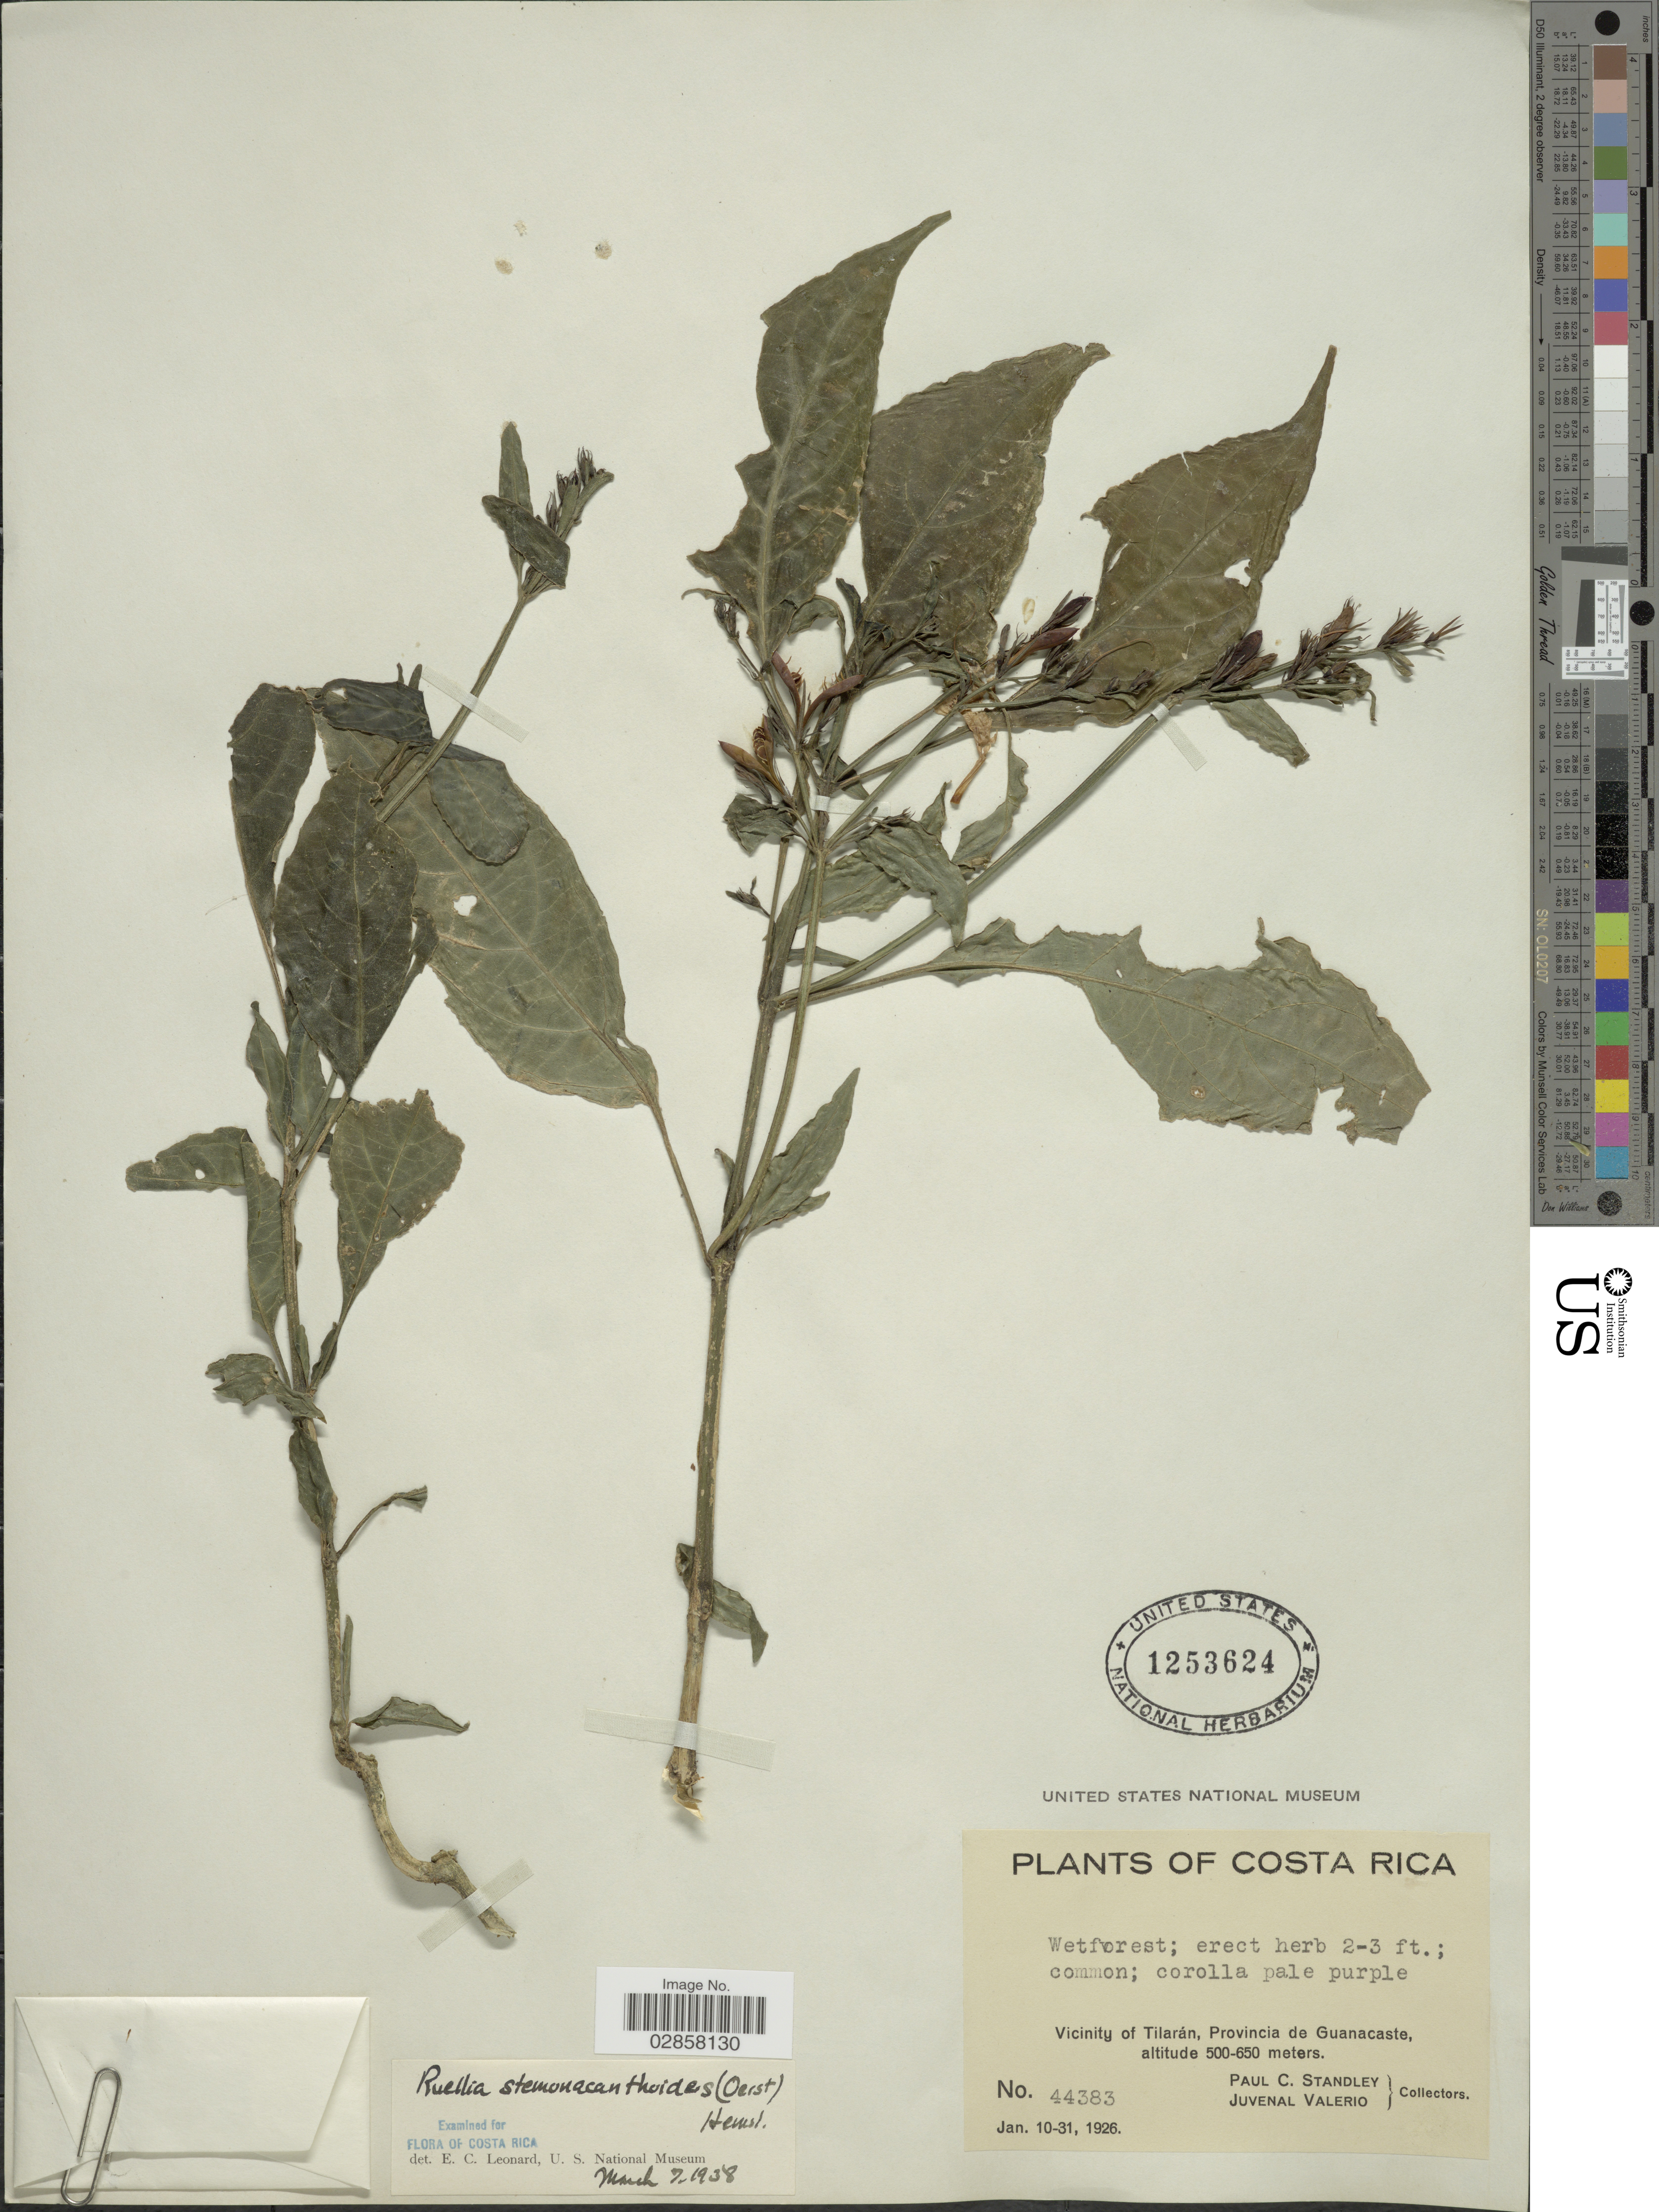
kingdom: Plantae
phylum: Tracheophyta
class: Magnoliopsida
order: Lamiales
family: Acanthaceae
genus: Ruellia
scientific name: Ruellia stemonacanthoides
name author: (Oerst.) Hemsl.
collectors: P. C. Standley & J. Valerio R.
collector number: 44383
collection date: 1926-01-10/1926-01-31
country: Costa Rica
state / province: Guanacaste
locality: Vicinity of Tilarán.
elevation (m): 500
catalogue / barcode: US 1253624